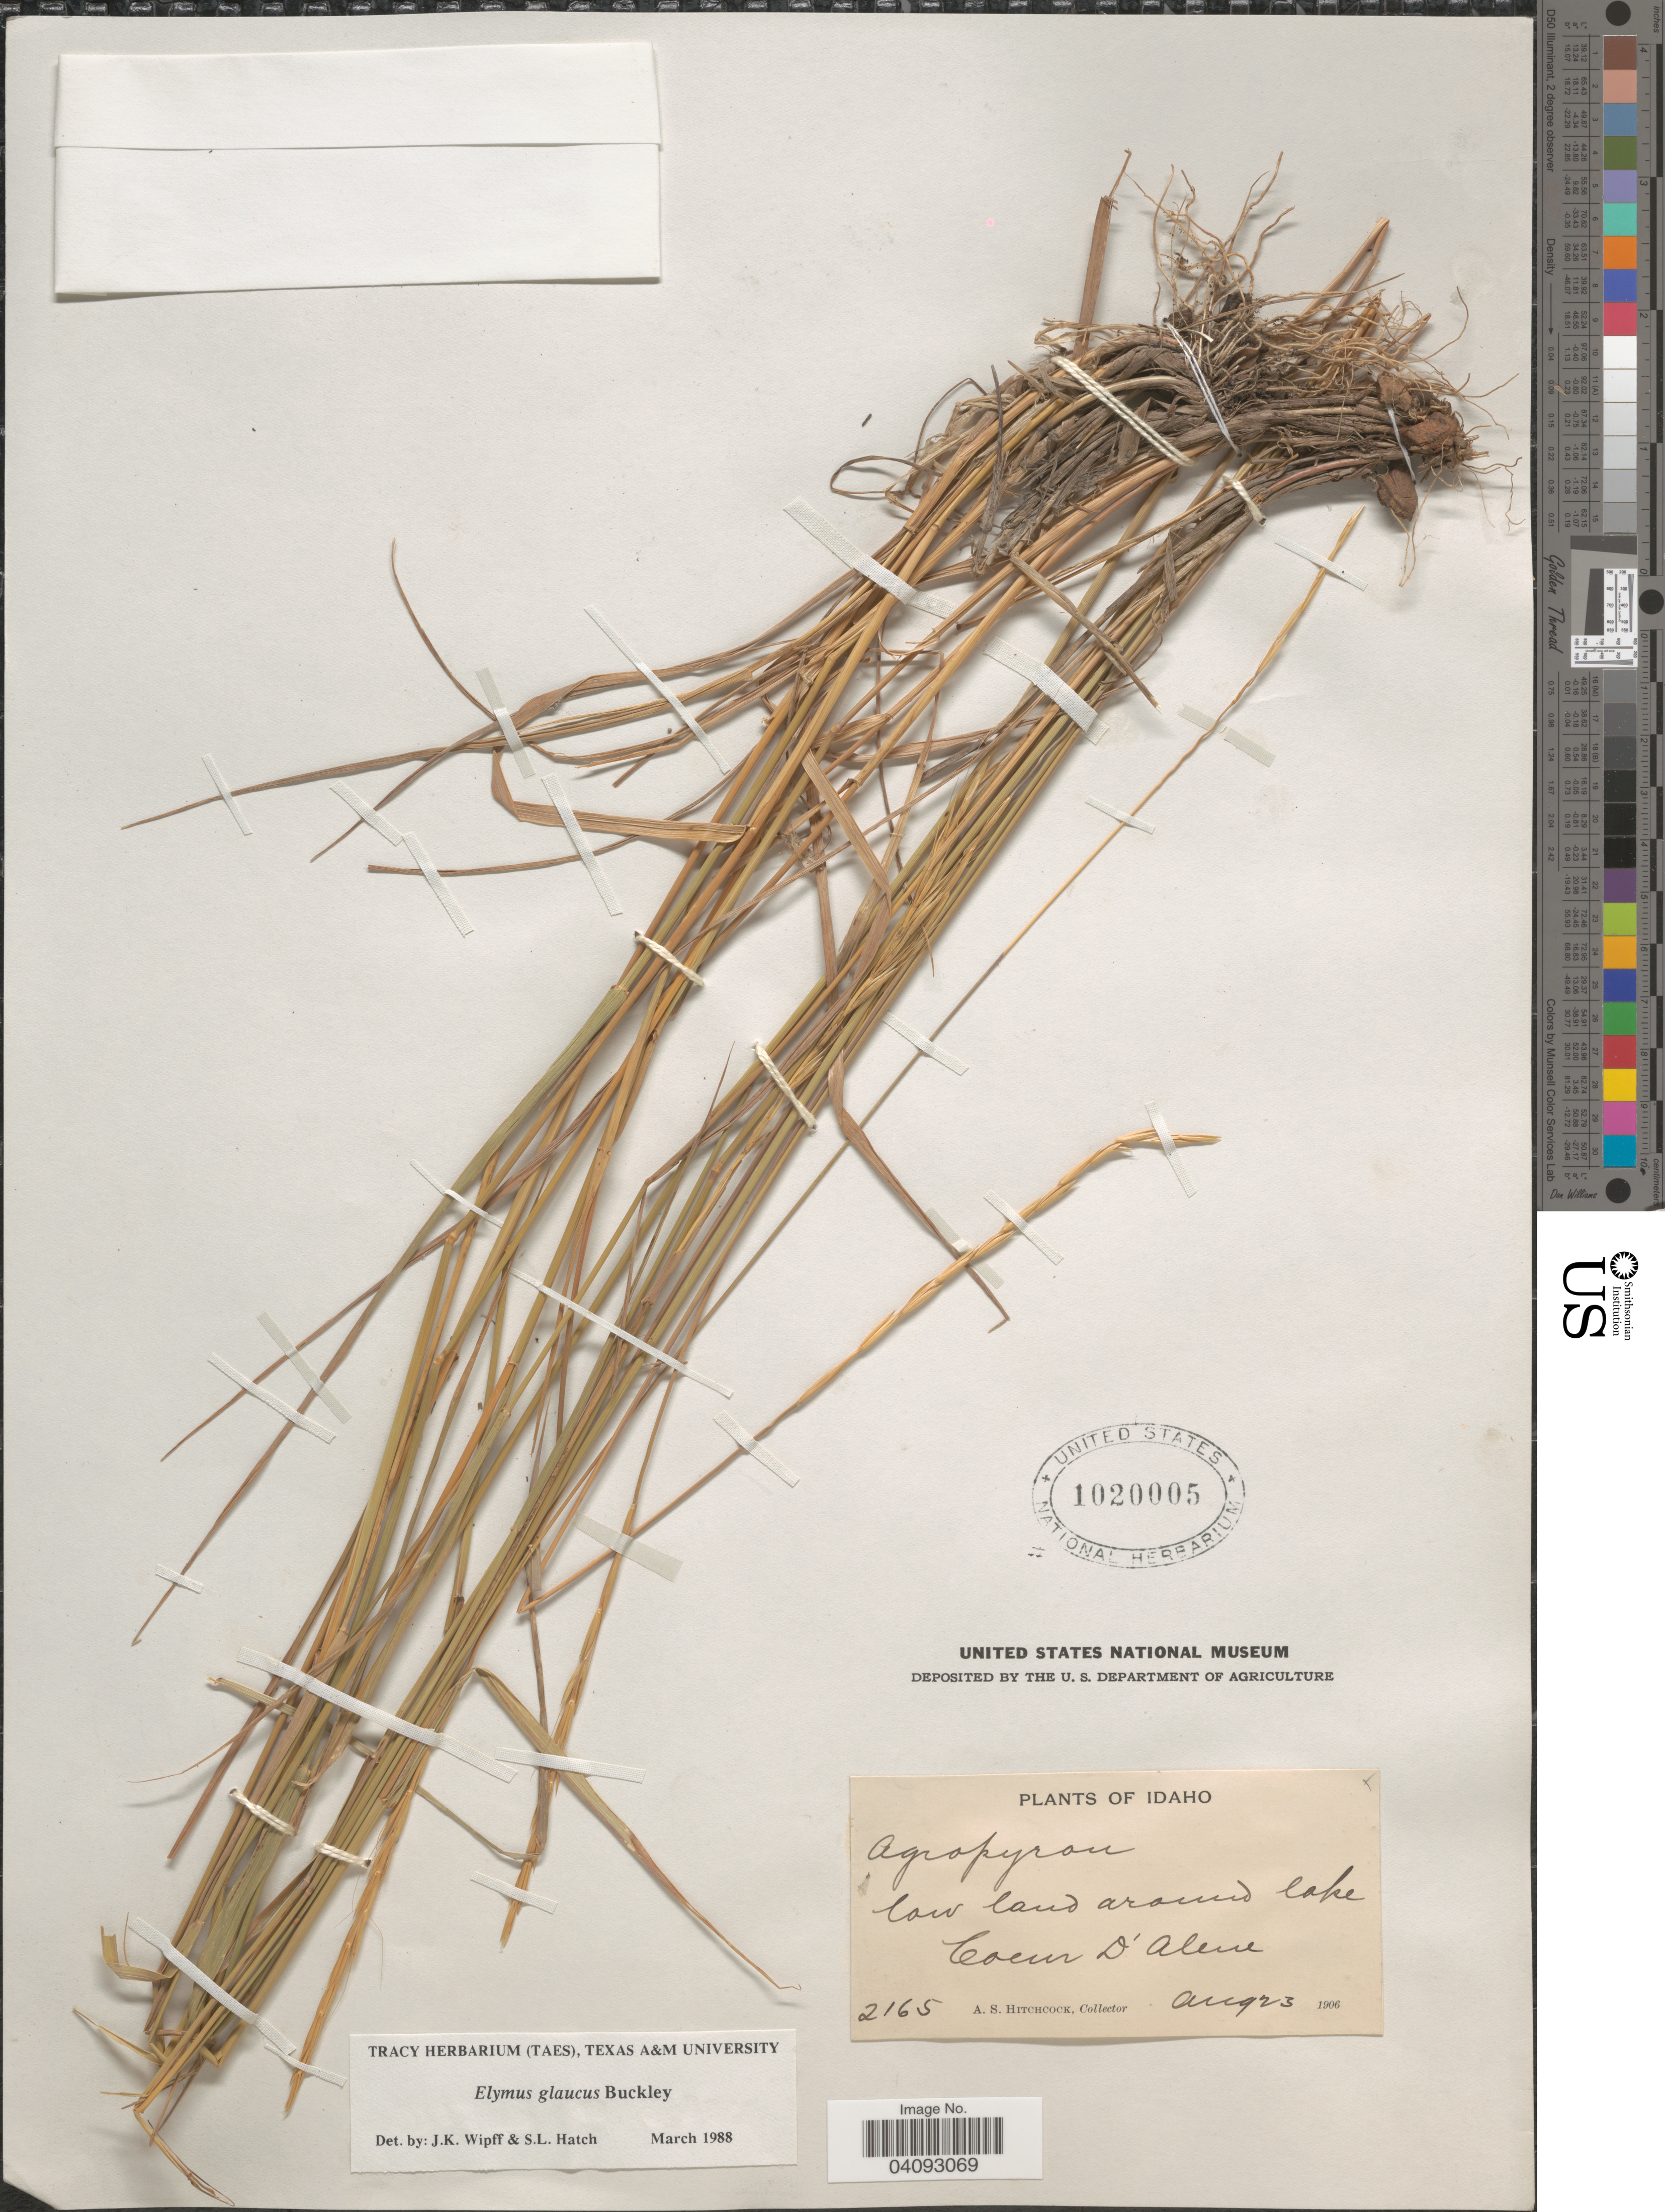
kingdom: Plantae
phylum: Tracheophyta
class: Liliopsida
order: Poales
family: Poaceae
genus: Elymus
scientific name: Elymus glaucus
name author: Buckley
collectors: A. S. Hitchcock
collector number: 2165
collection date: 1906-08-23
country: United States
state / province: Idaho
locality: Low land around lake Coeur D'Alene.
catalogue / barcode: US 1020005